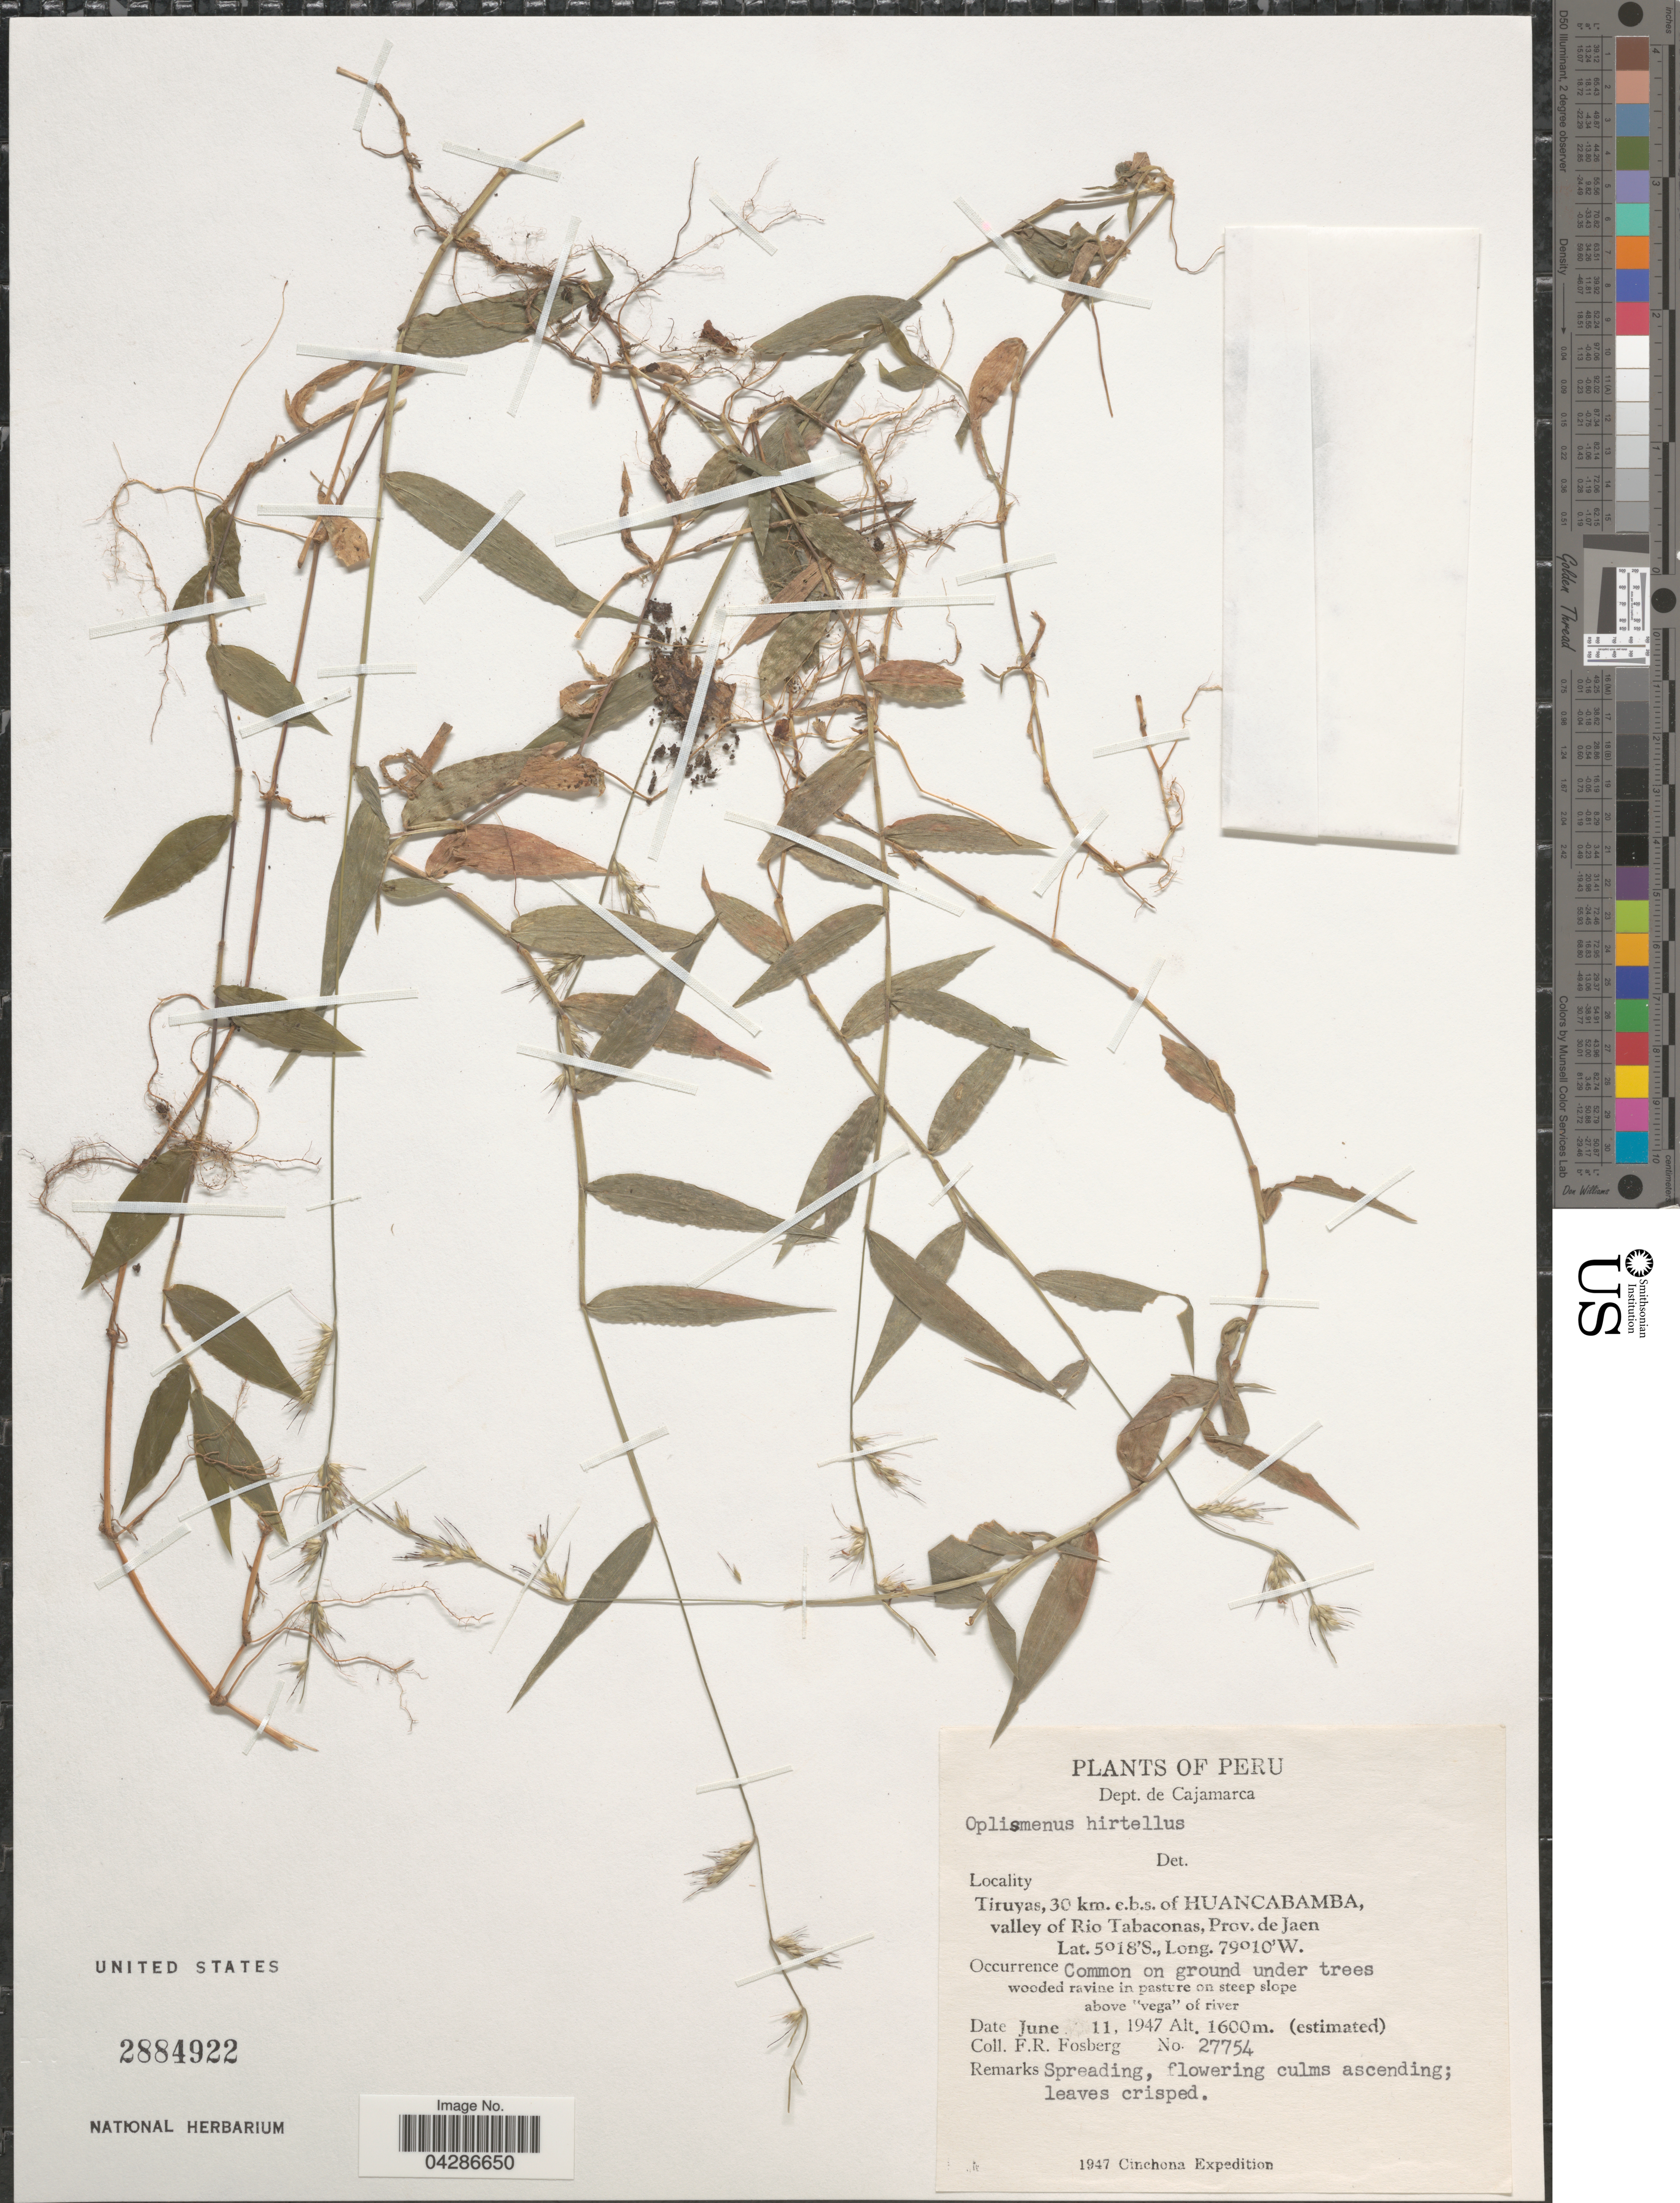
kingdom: Plantae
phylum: Tracheophyta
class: Liliopsida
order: Poales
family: Poaceae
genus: Oplismenus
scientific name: Oplismenus hirtellus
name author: (L.) P. Beauv.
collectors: F. R. Fosberg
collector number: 27754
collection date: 1947-06-11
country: Peru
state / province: Cajamarca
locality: Dept. de Cajamarca. Tiruyas, 30 km. e.b.s. of Huancabamba, valley of rio Tabaconas, Prov. de Jaen. 1947 Cinchona Expedition.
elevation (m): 1600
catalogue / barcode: US 2884922